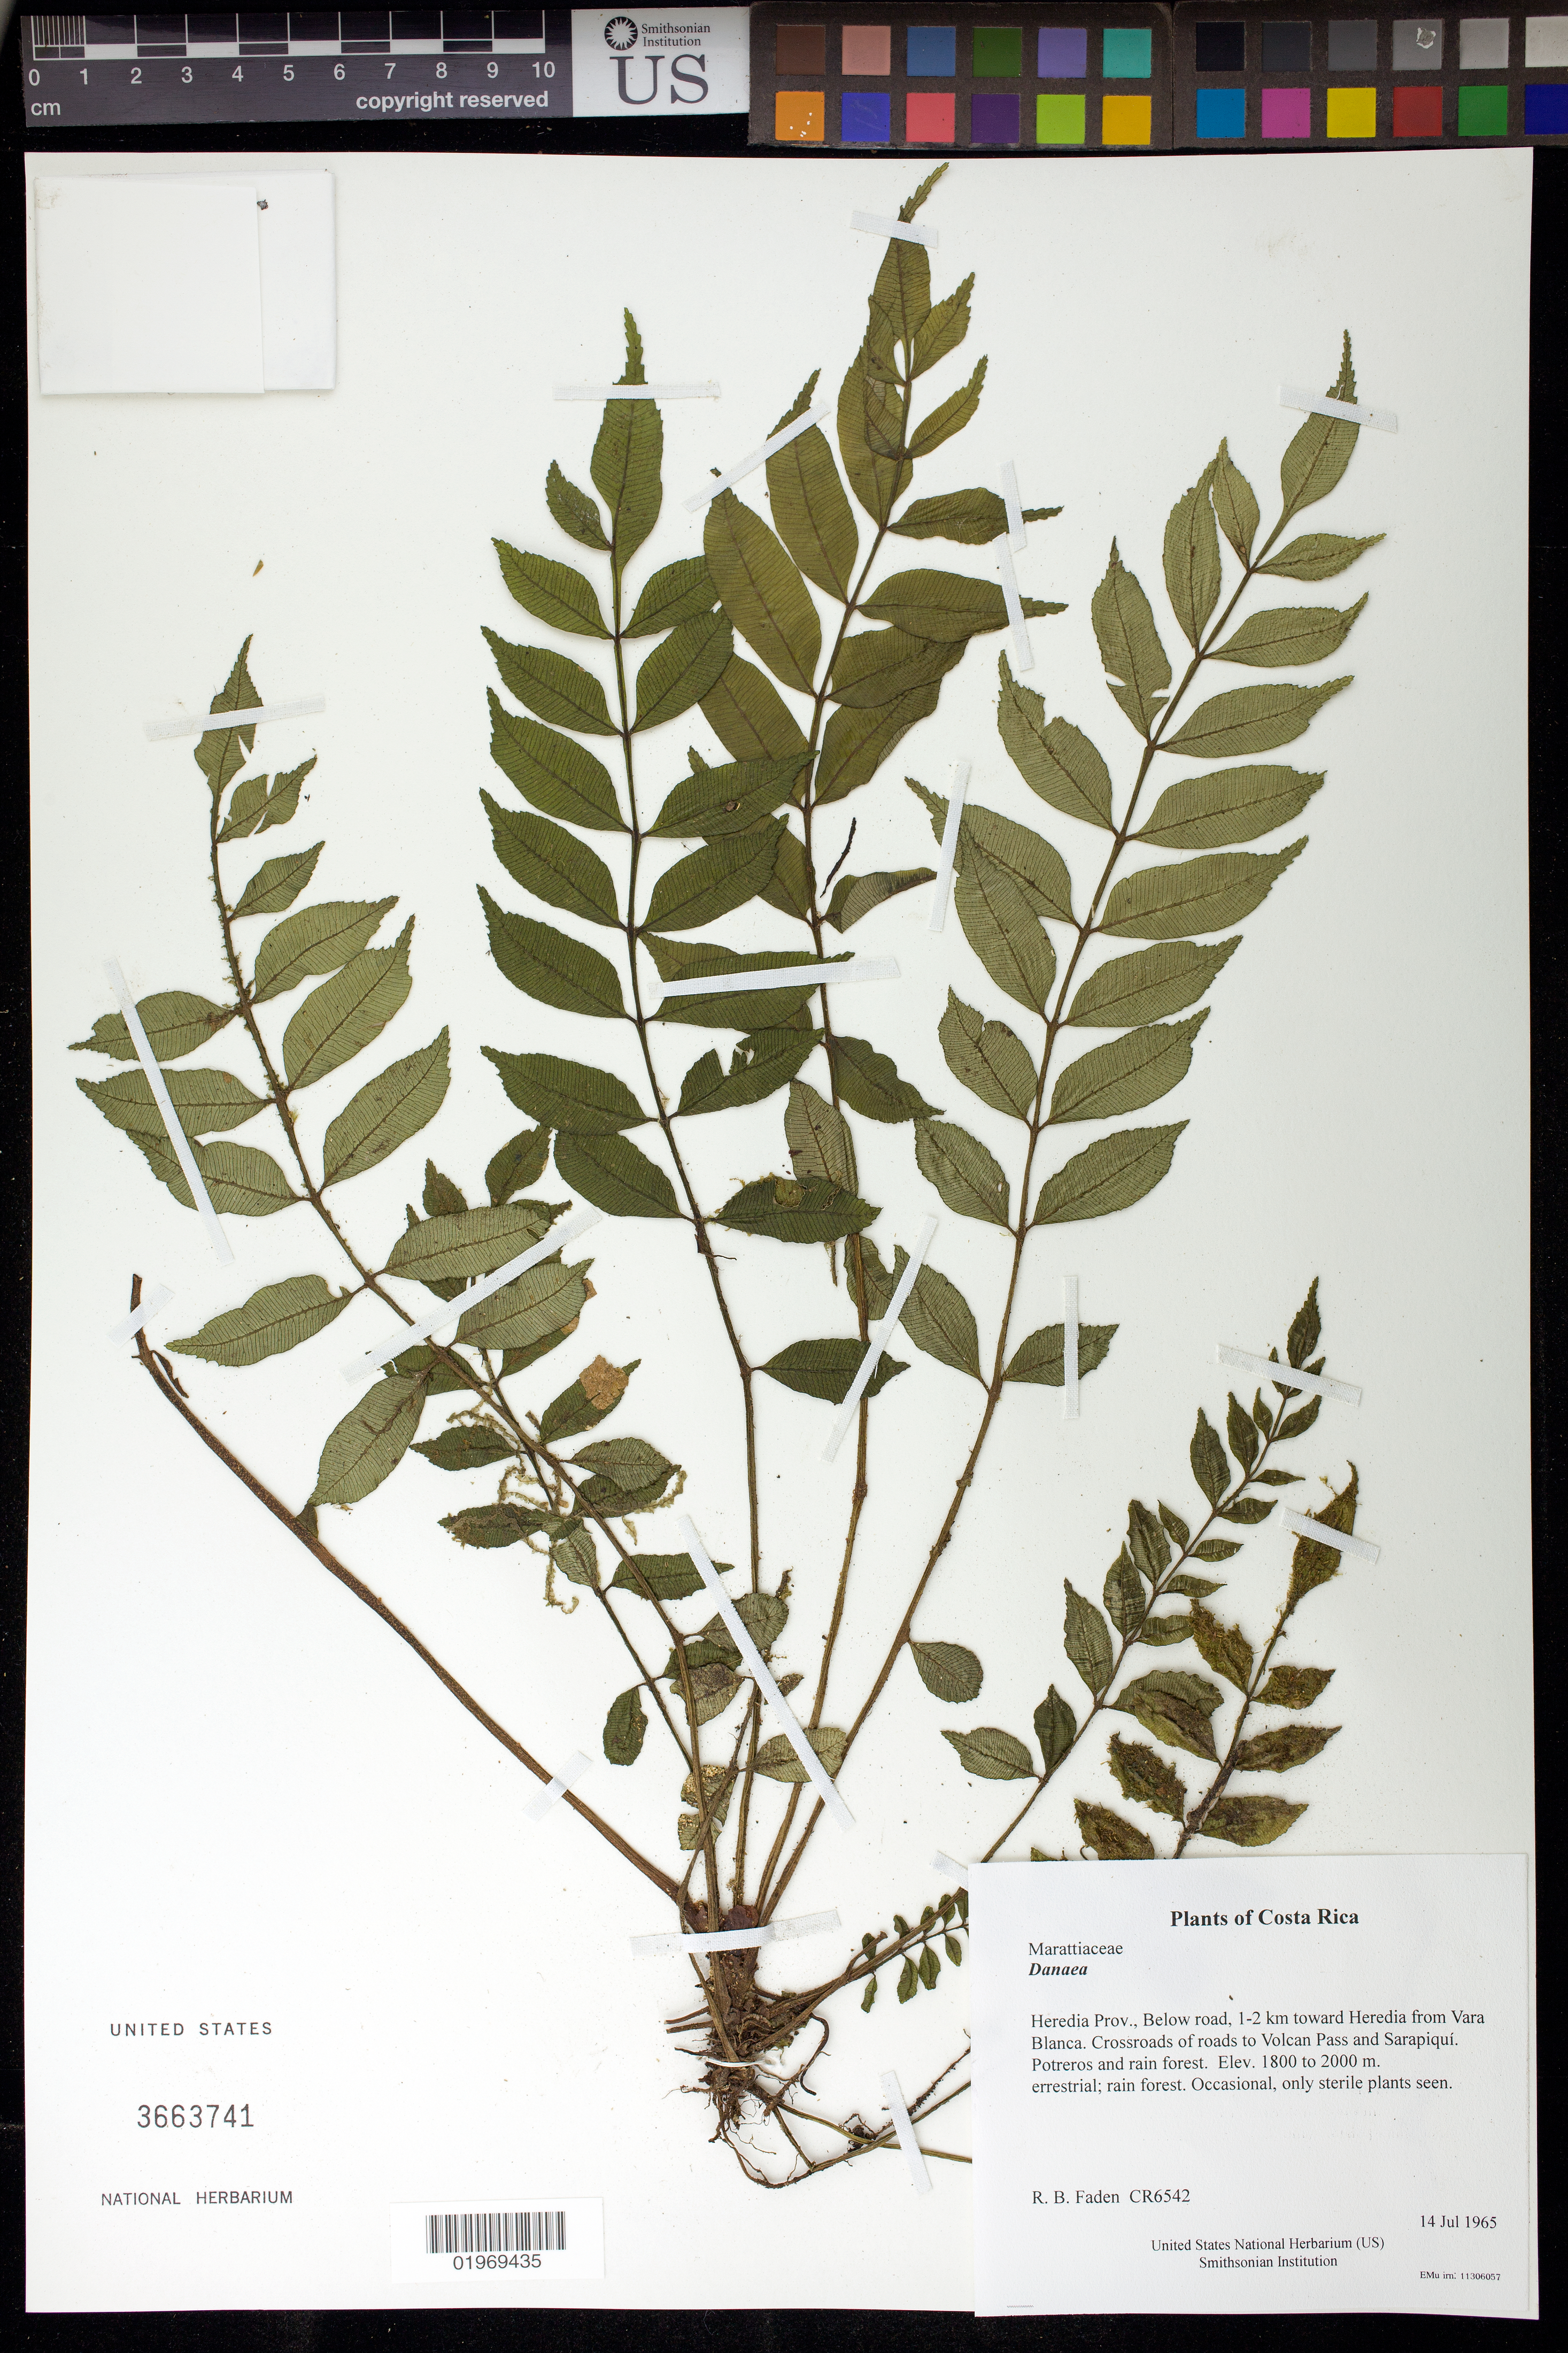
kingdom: Plantae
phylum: Tracheophyta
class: Polypodiopsida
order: Marattiales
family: Marattiaceae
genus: Danaea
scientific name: Danaea sp.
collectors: R. B. Faden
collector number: CR6542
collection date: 1965-07-14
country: Costa Rica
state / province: Heredia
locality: Below road, 1-2 km toward Heredia from Vara Blanca. Crossroads of roads to Volcan Pass and Sarapiquí. Potreros and rain forest.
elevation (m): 1800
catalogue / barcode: US 3663741